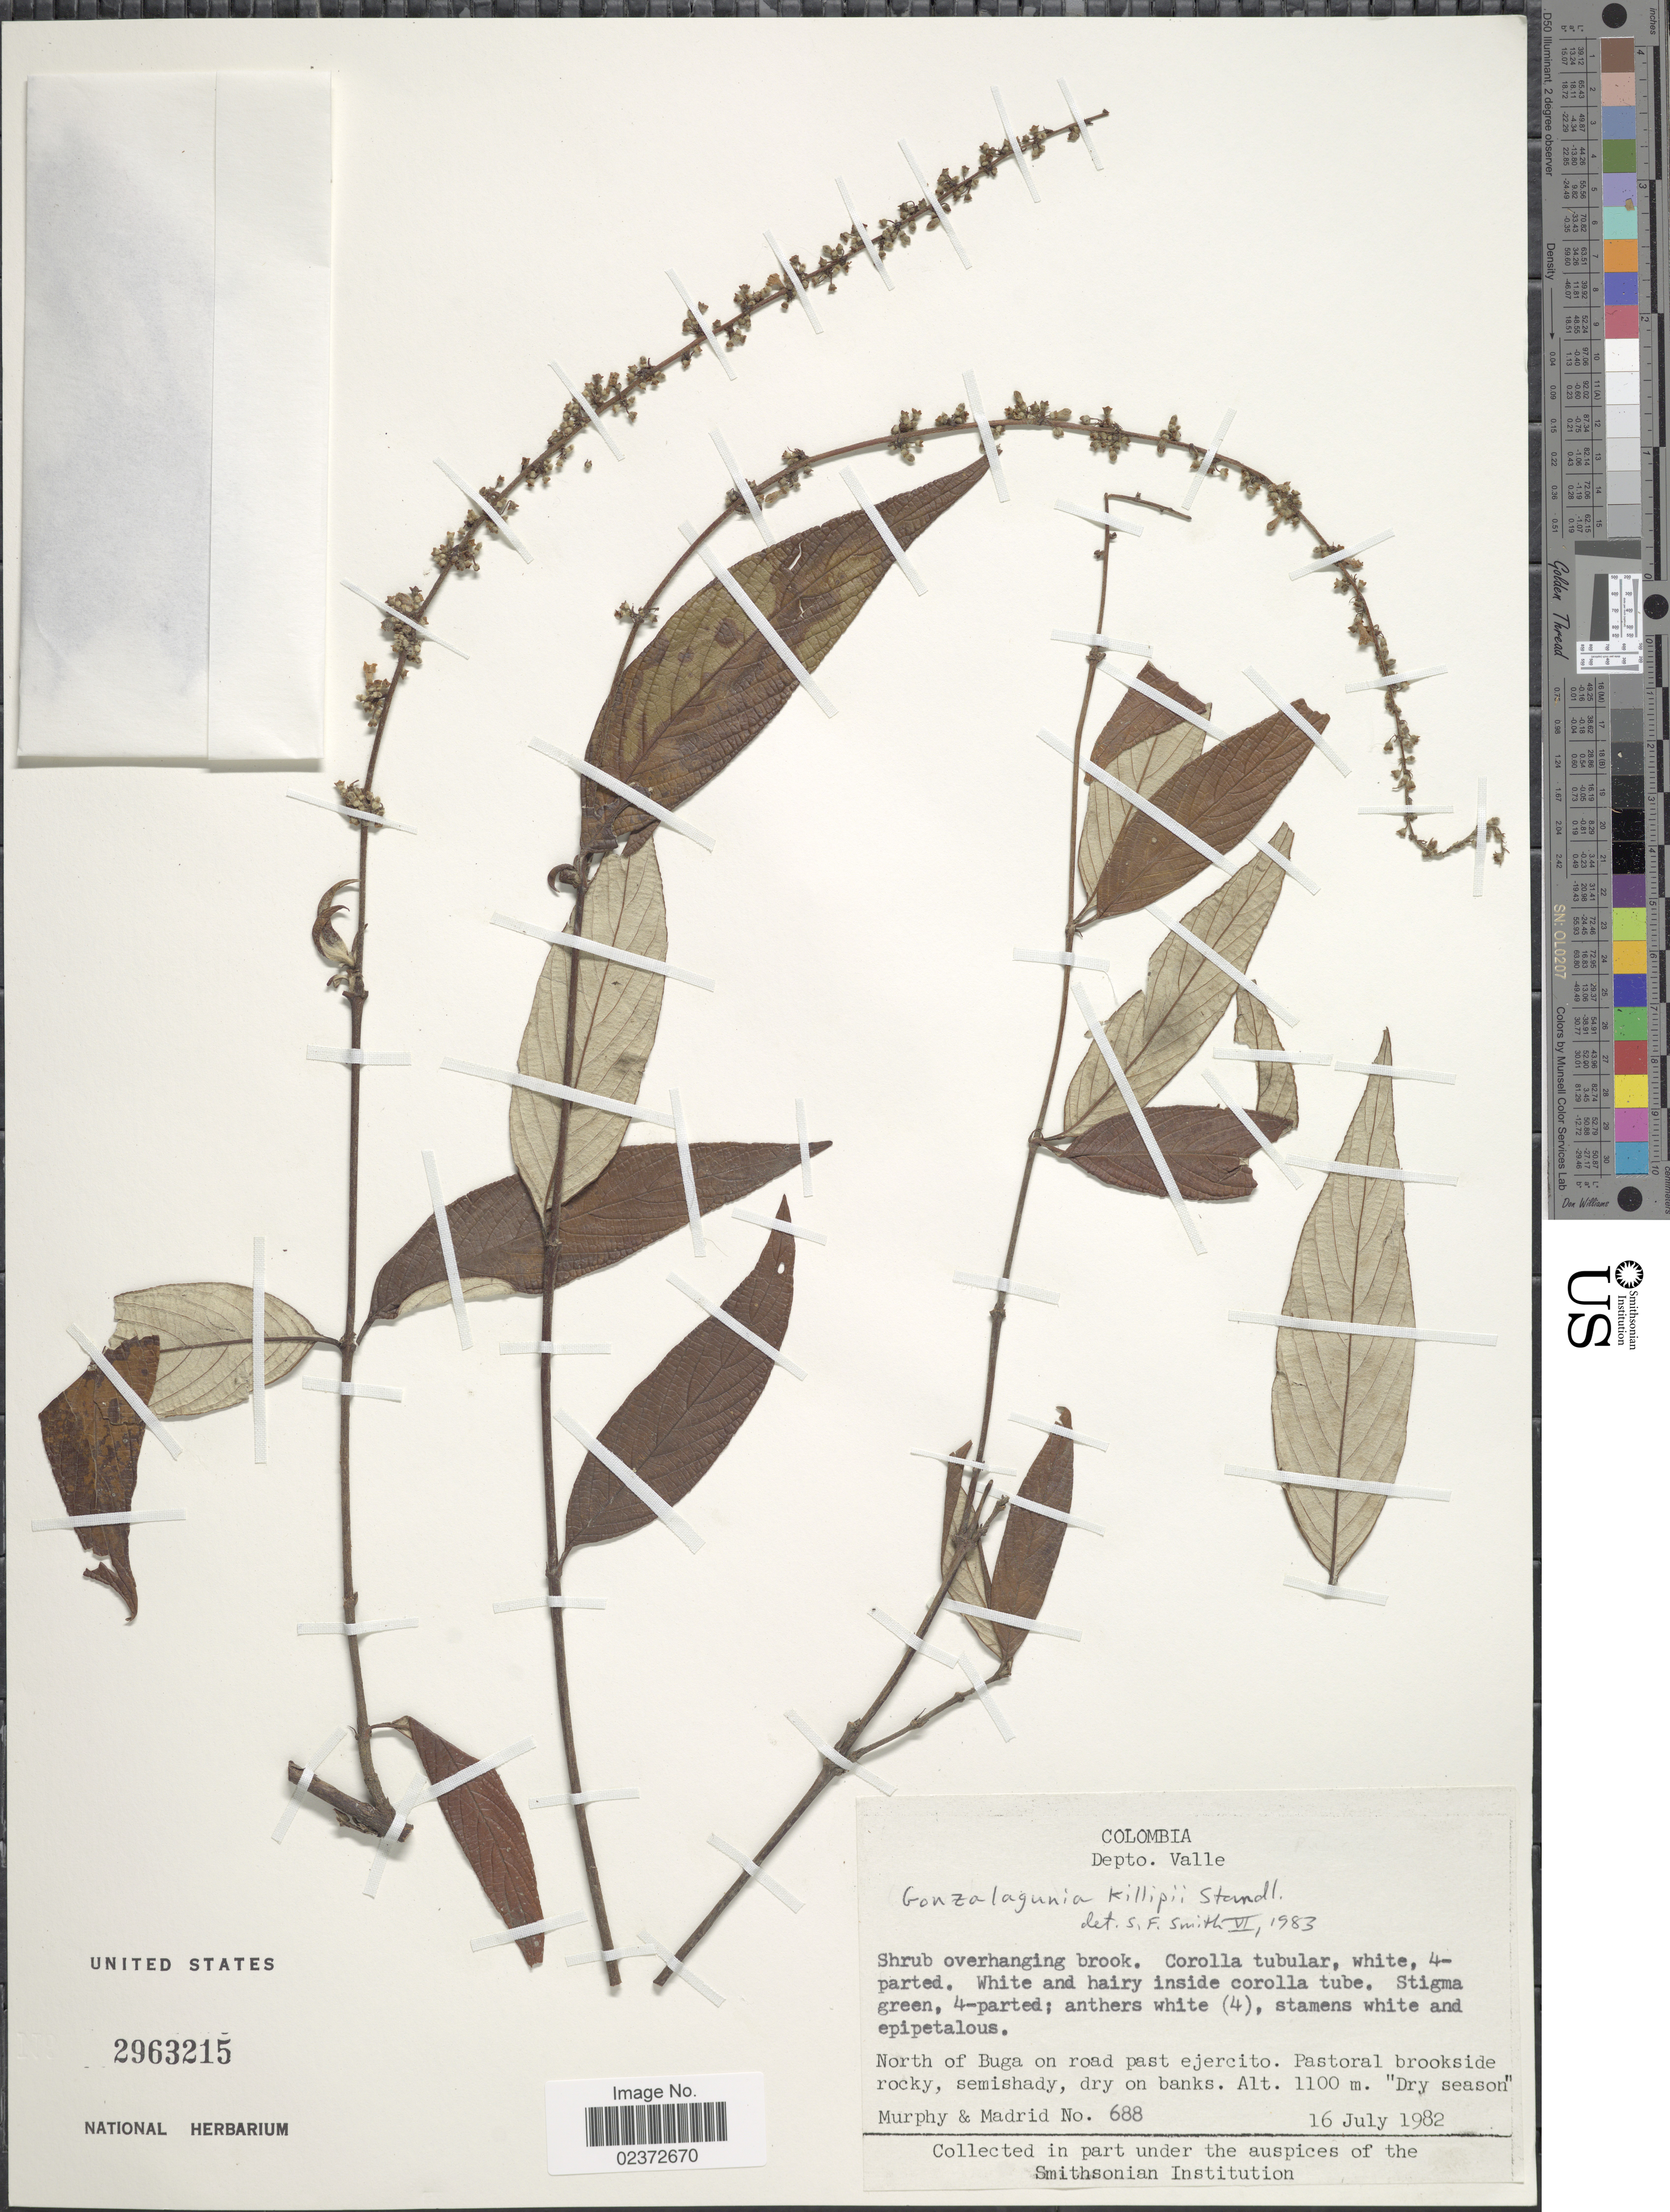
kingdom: Plantae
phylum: Tracheophyta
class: Magnoliopsida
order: Gentianales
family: Rubiaceae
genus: Gonzalagunia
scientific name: Gonzalagunia killipii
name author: Standl.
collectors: -. Murphy & -. Madrid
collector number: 688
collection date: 1982-07-16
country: Colombia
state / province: Valle del Cauca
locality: North of Buga on road past ejercito. Pastoral brookside rocky, semishady, dry on banks.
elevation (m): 1100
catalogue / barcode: US 2963215